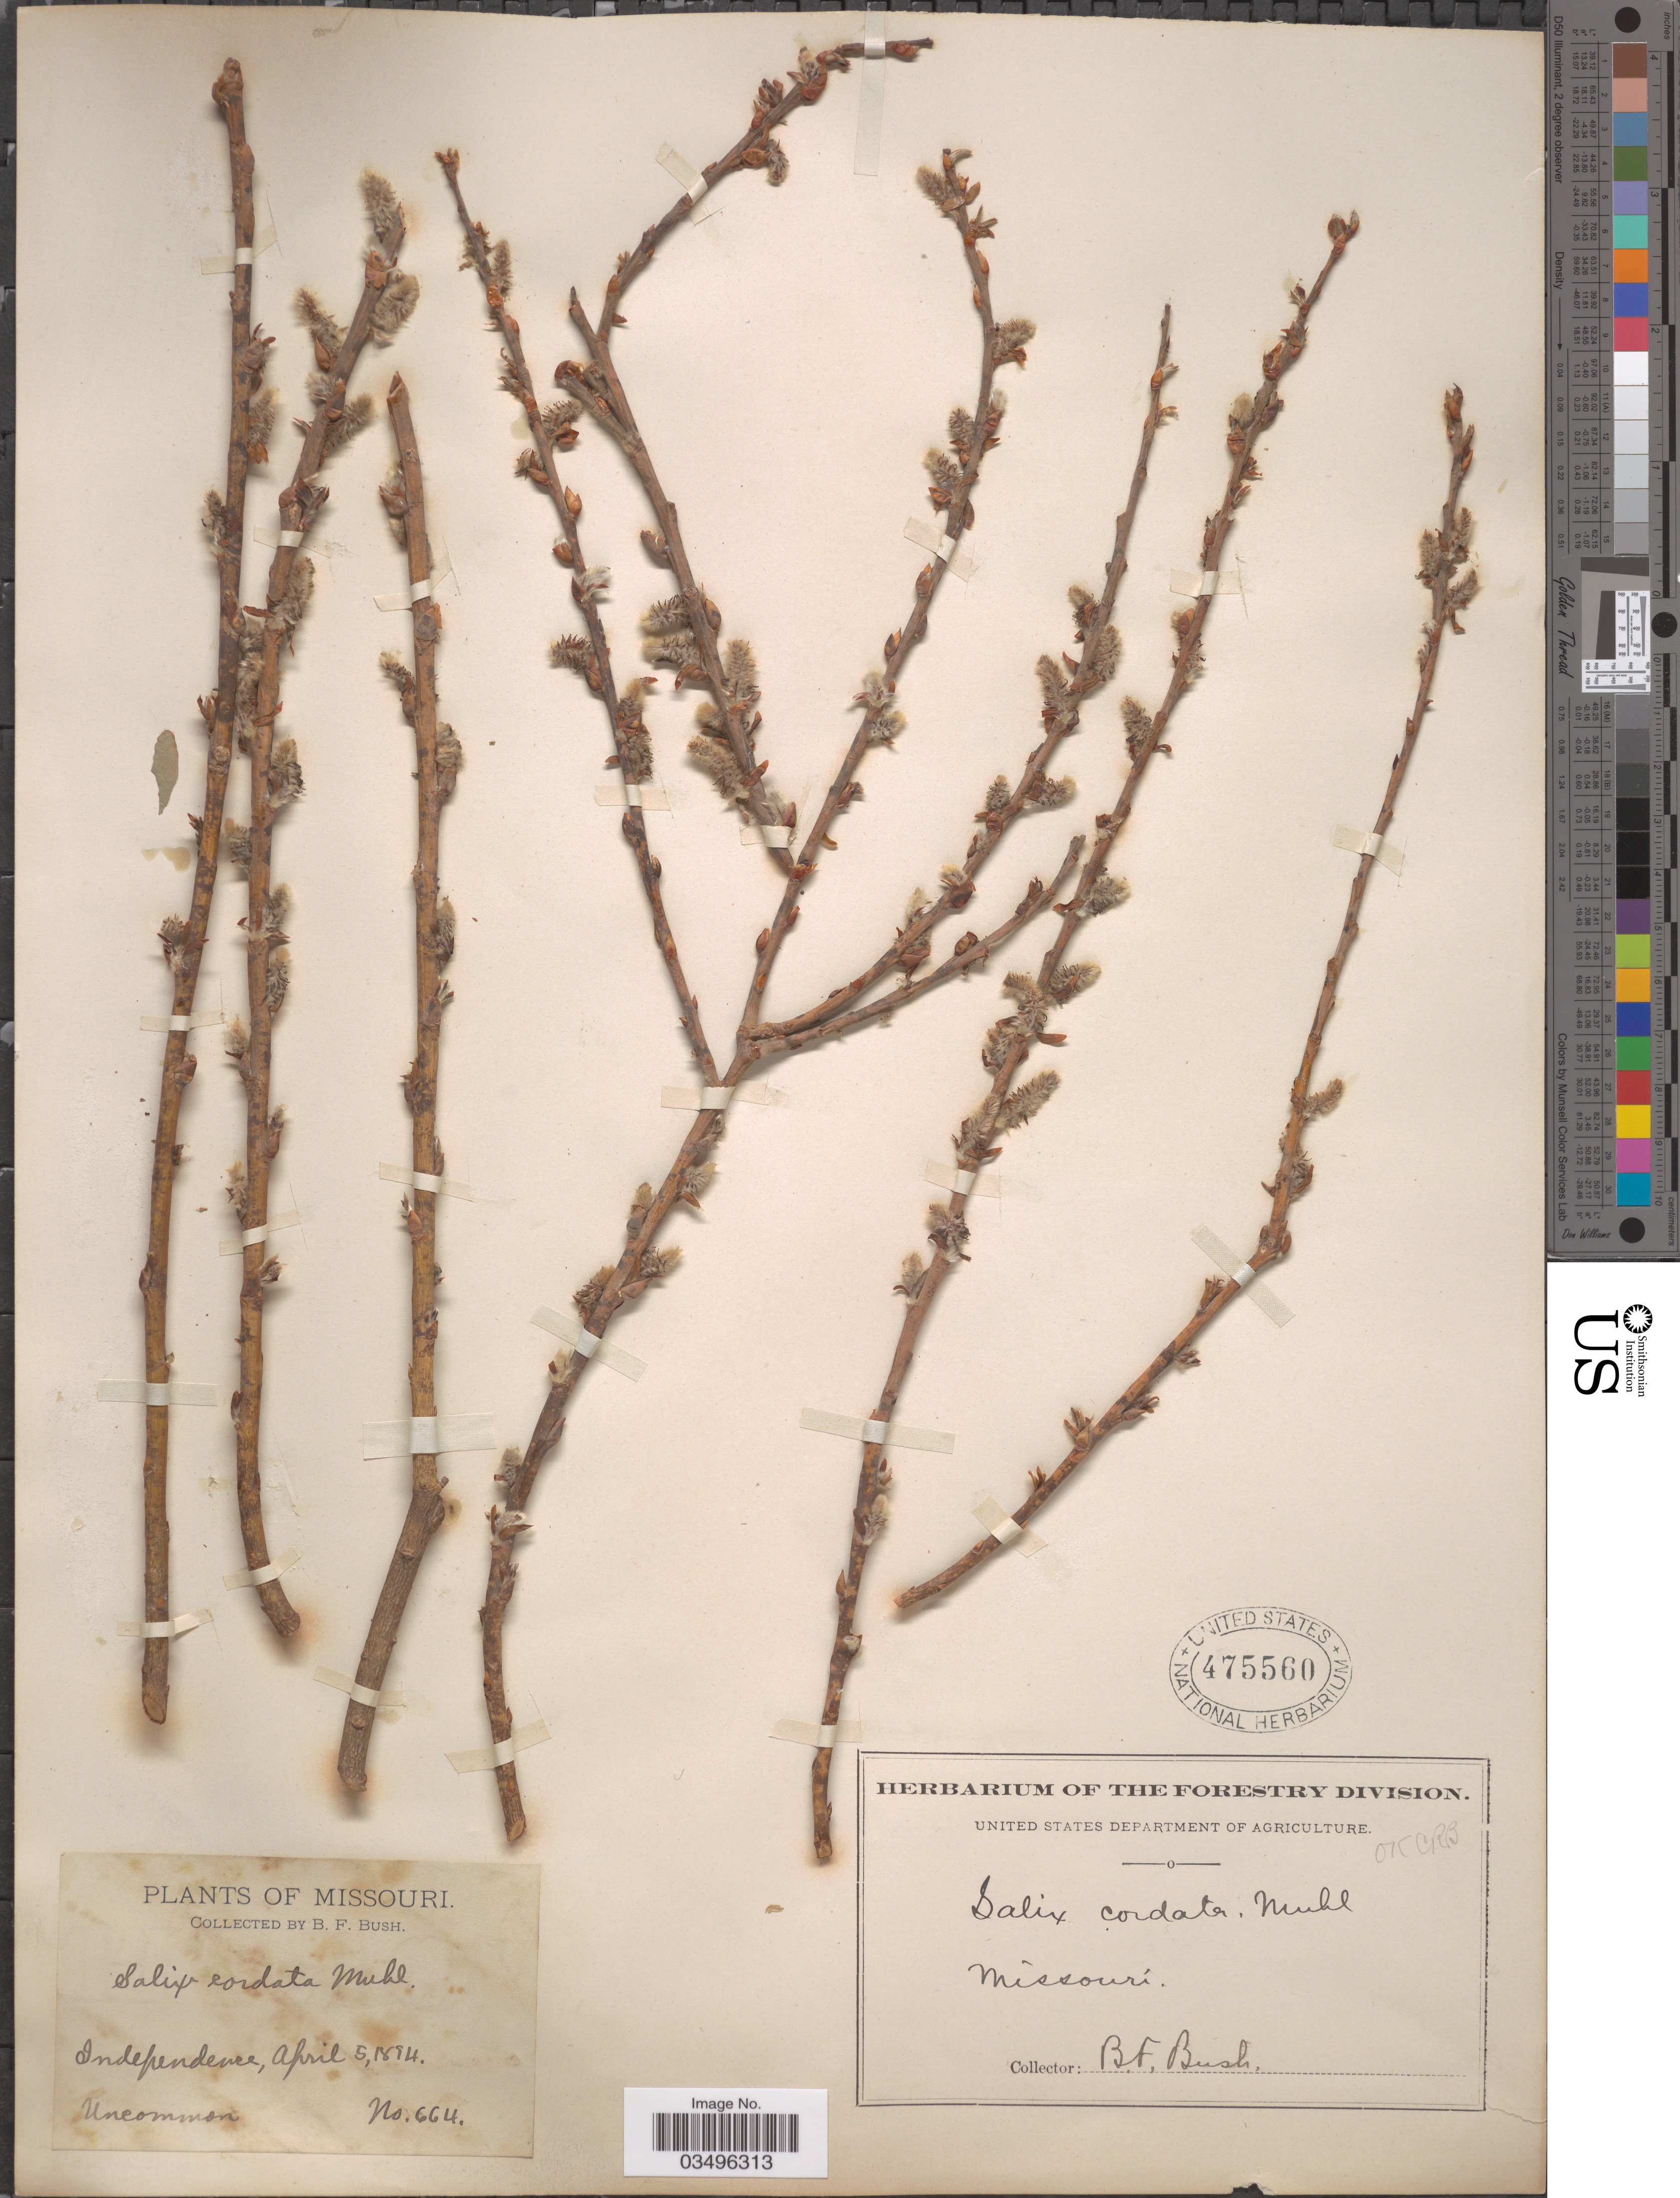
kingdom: Plantae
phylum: Tracheophyta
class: Magnoliopsida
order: Malpighiales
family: Salicaceae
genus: Salix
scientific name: Salix cordata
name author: Michx.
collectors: B. F. Bush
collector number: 664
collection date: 1894-04-05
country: United States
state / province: Missouri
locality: Independence.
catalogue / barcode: US 475560